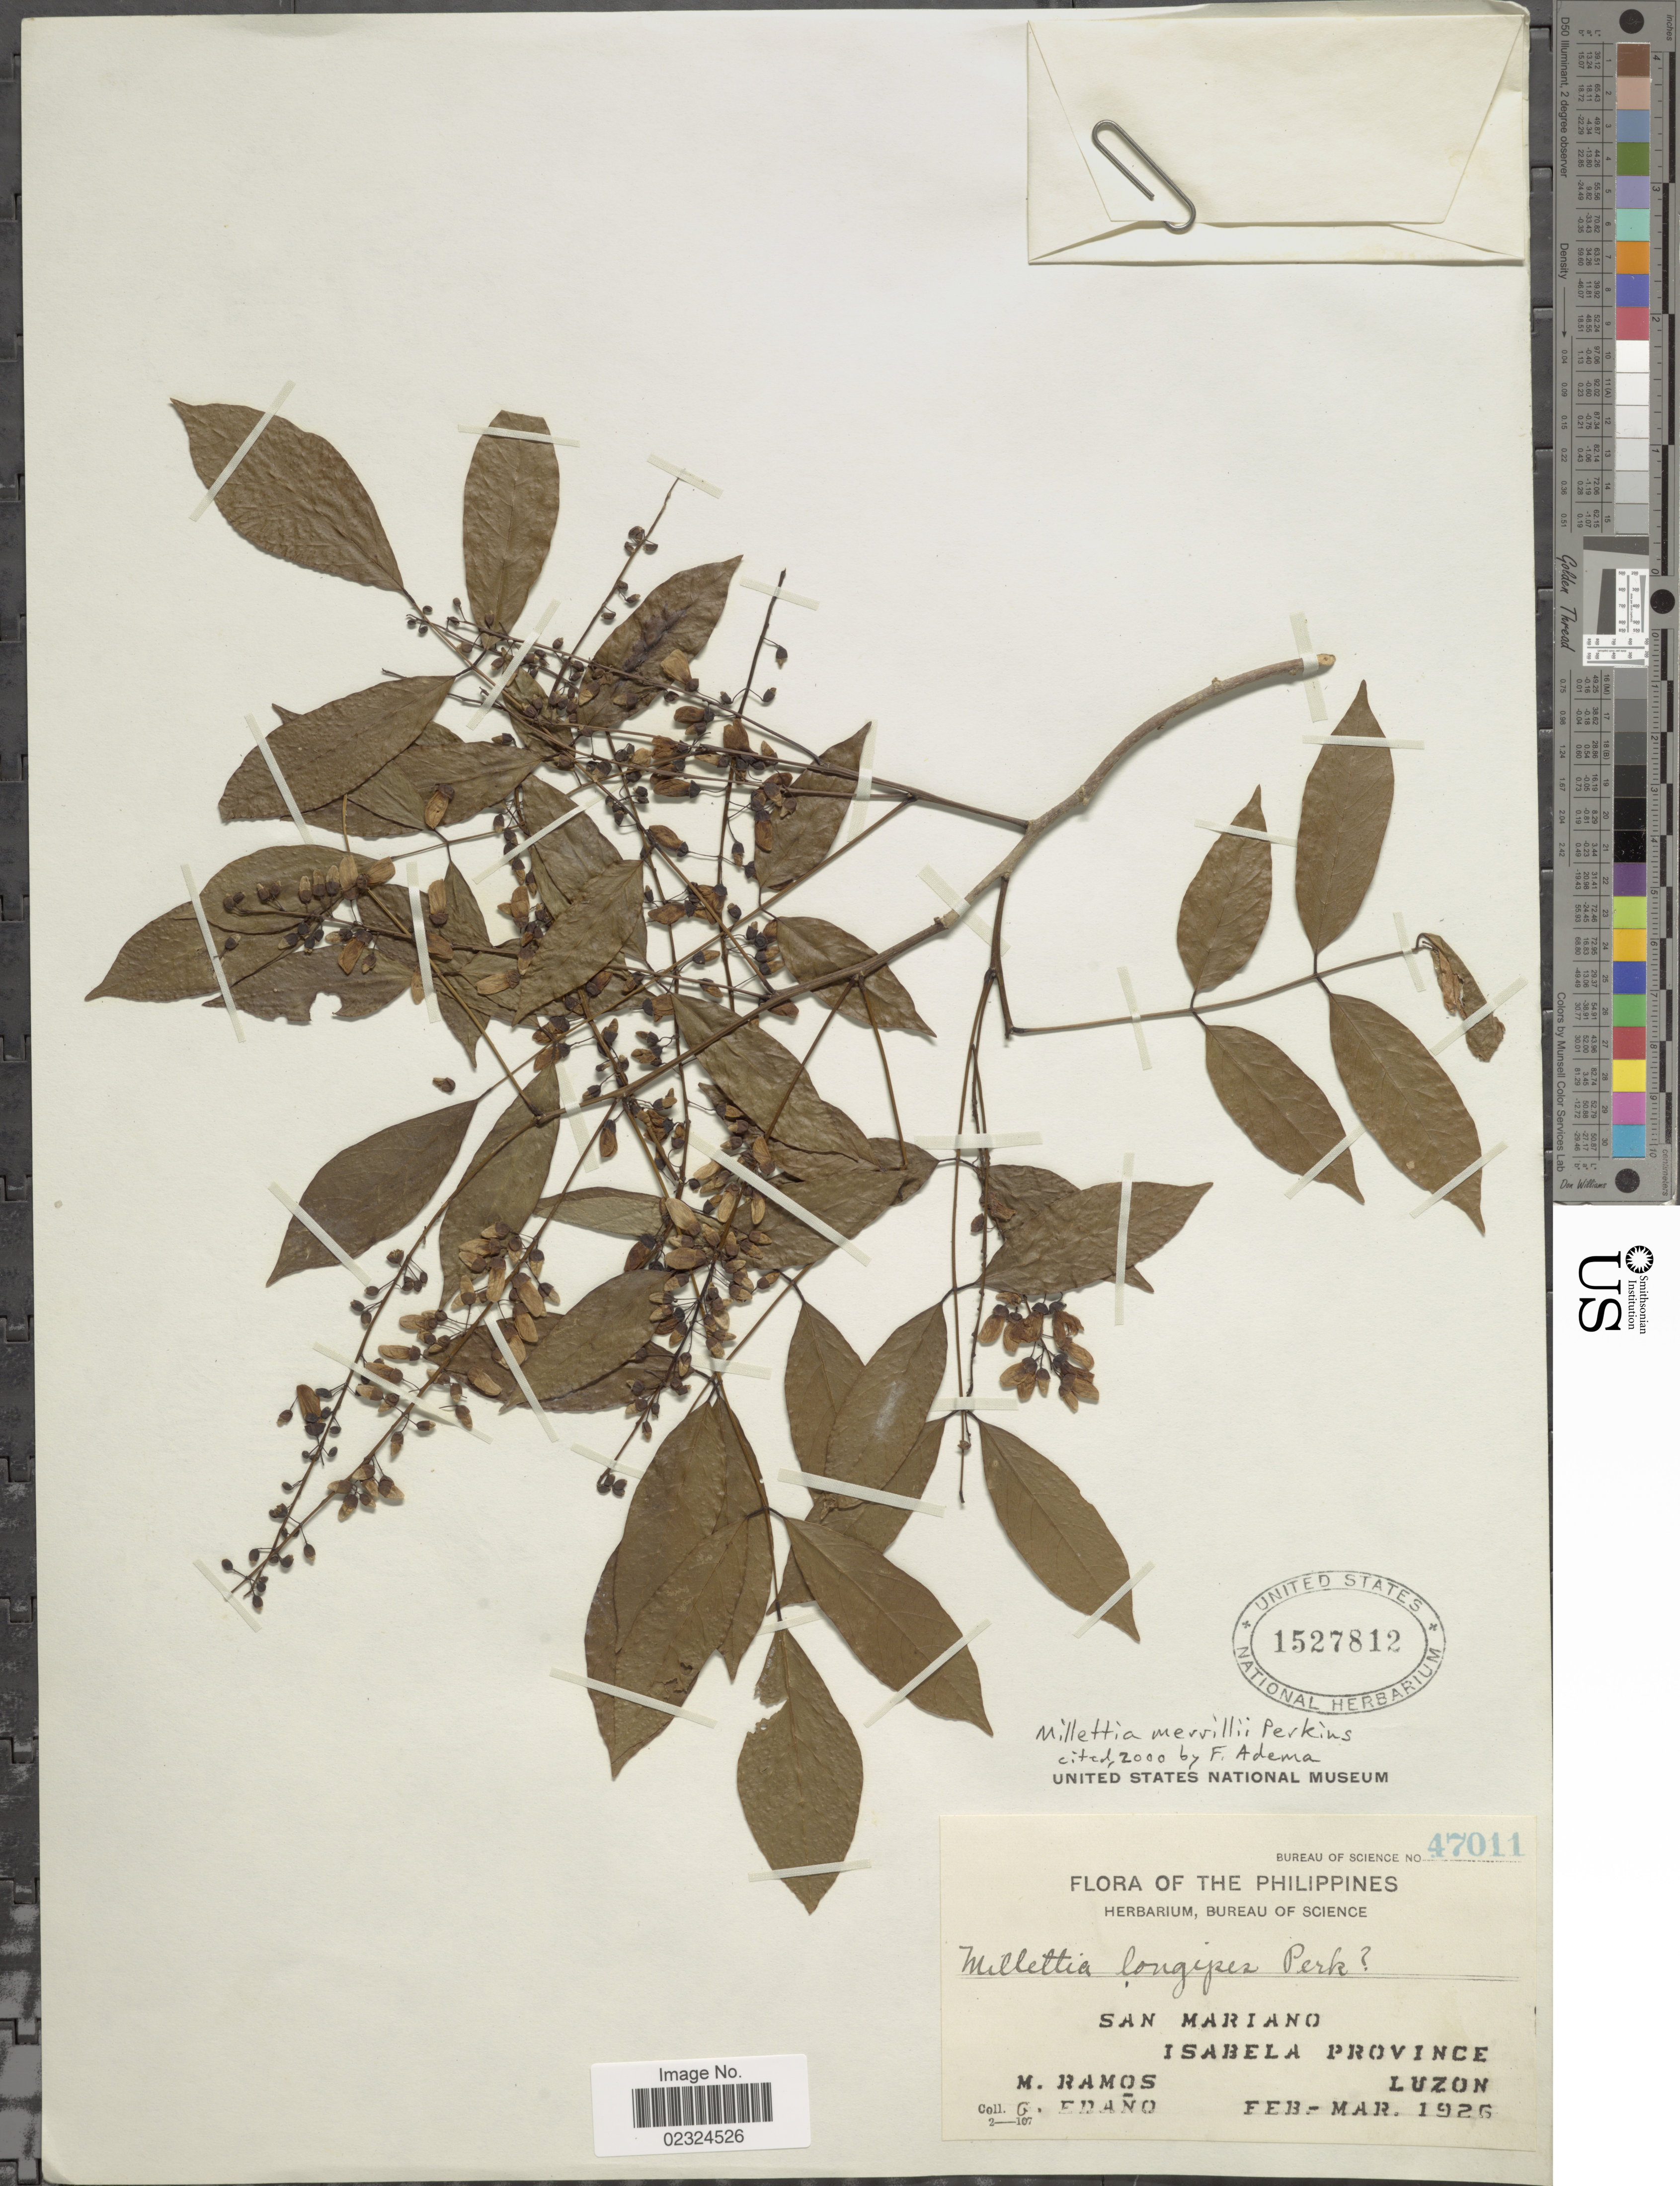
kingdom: Plantae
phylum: Tracheophyta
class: Magnoliopsida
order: Fabales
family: Fabaceae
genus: Millettia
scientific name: Millettia merrillii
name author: Perkins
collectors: M. Ramos & G. Edaño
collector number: Bureau of Science 47011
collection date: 1926-02/1926-03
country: Philippines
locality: San Mariano. Isabela Province. Luzon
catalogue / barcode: US 1527812